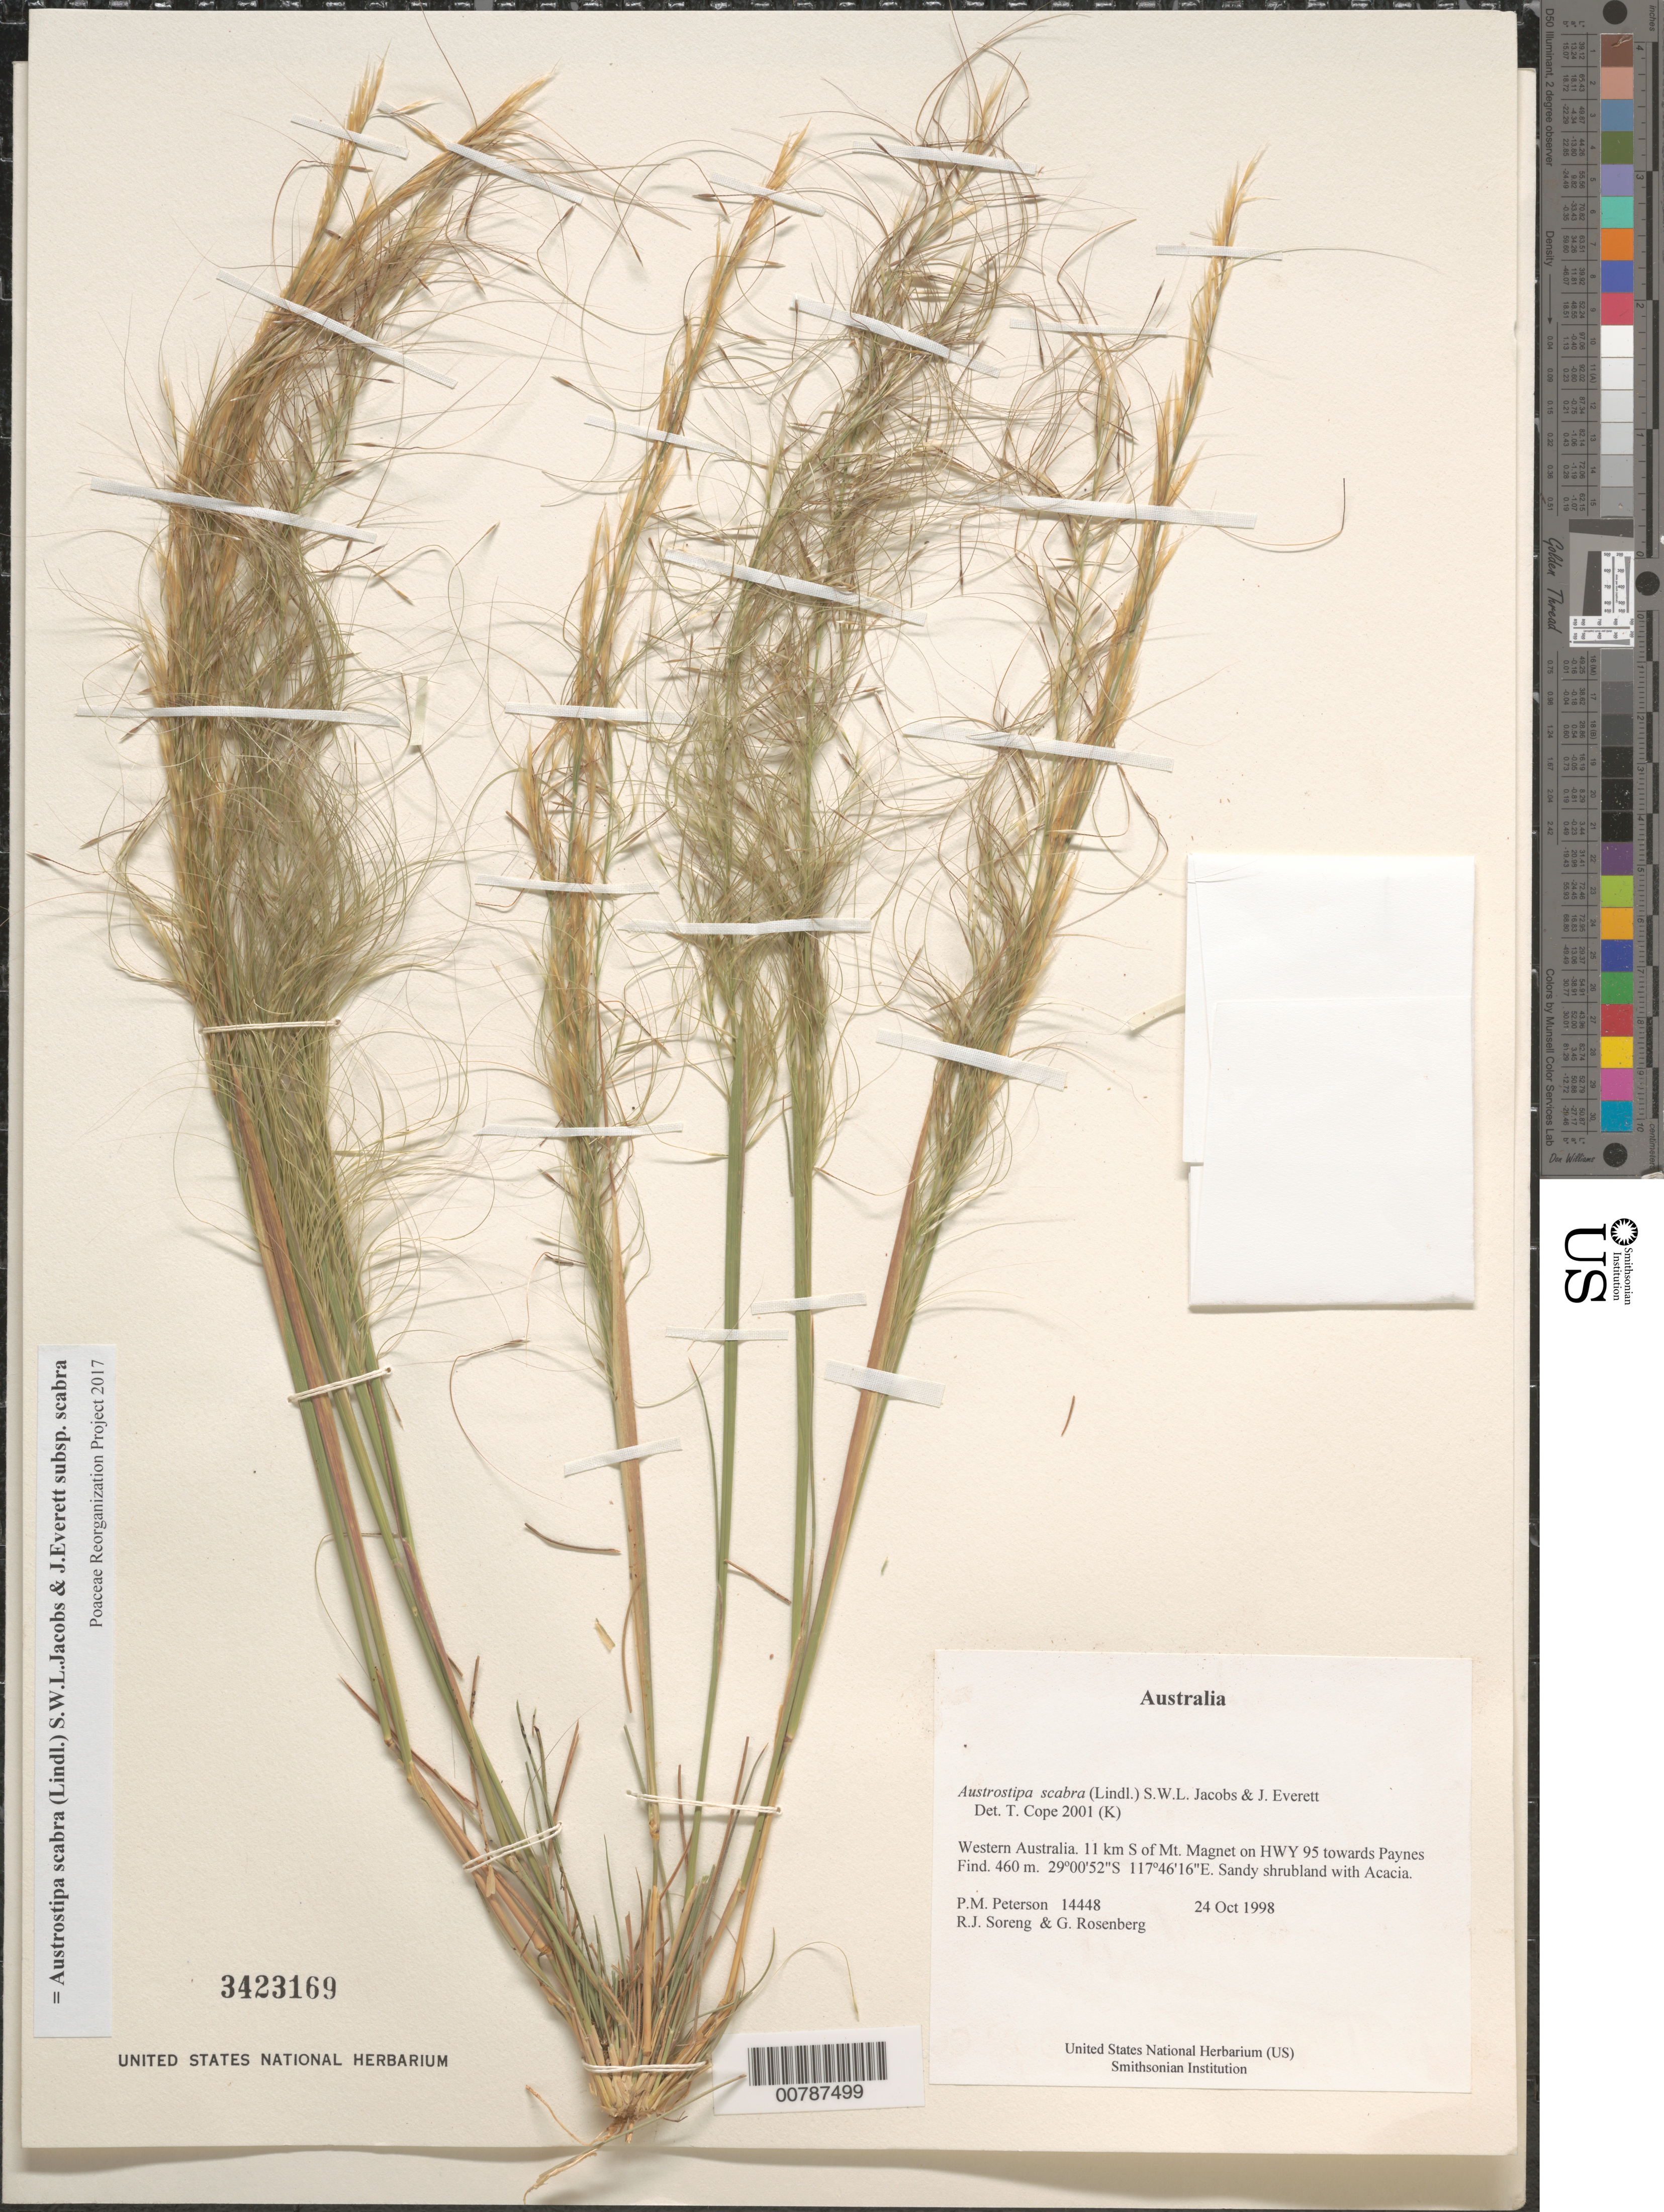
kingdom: Plantae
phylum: Tracheophyta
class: Liliopsida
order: Poales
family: Poaceae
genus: Austrostipa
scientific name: Austrostipa scabra subsp. scabra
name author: (Lindl.) S.W.L. Jacobs & J. Everett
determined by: Poaceae Reorganization Project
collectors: P. M. Peterson, R. J. Soreng & G. Rosenberg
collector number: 14448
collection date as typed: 24 Oct 1998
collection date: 1998-10-24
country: Australia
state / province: Western Australia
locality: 11 km S of Mt. Magnet on HWY 95 towards Paynes Find.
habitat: Sandy shrubland with Acacia.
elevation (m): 460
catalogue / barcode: US 3423169